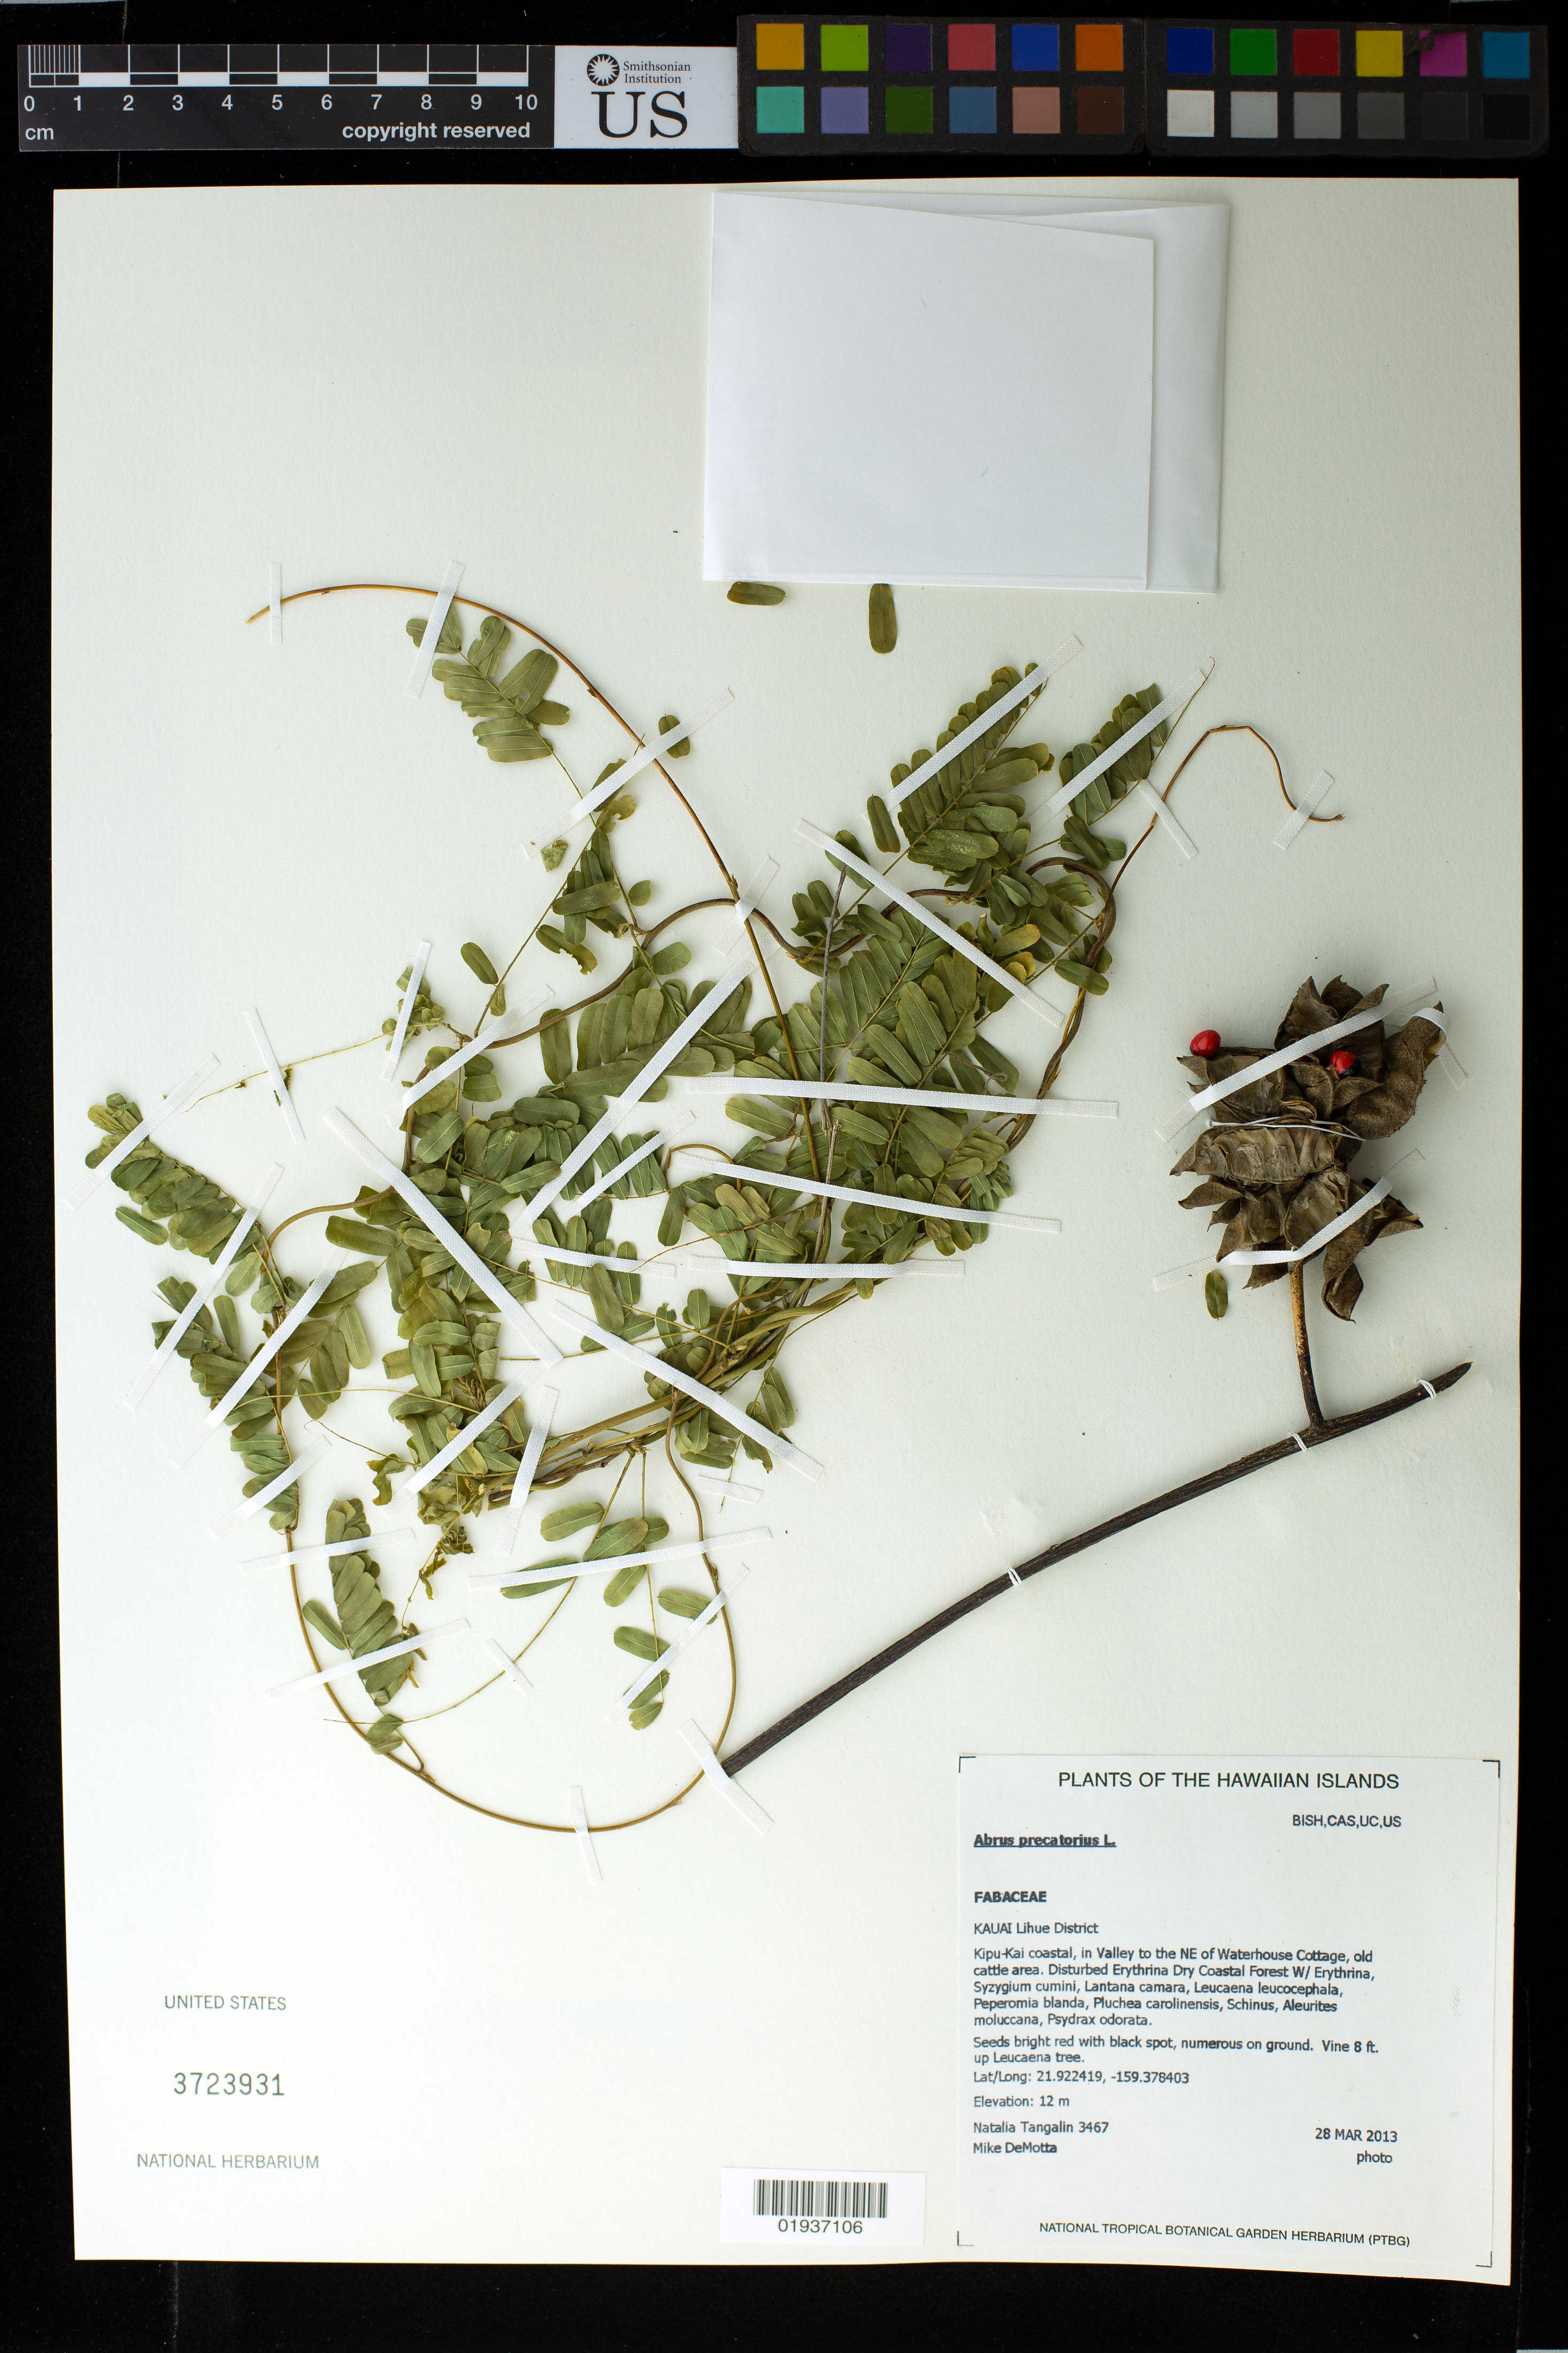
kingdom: Plantae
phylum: Tracheophyta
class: Magnoliopsida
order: Fabales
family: Fabaceae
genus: Abrus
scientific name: Abrus precatorius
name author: L.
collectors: N. Tangalin & M. DeMotta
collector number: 3467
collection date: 2013-03-28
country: United States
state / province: Hawaii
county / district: Kauai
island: Kaua'i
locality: Lihue District, Kipu-Kai coastal, in Valley to the NE of Waterhouse Cottage, old cattle area.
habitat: Disturbed Dry Coastal Forest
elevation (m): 12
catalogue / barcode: US 3723931